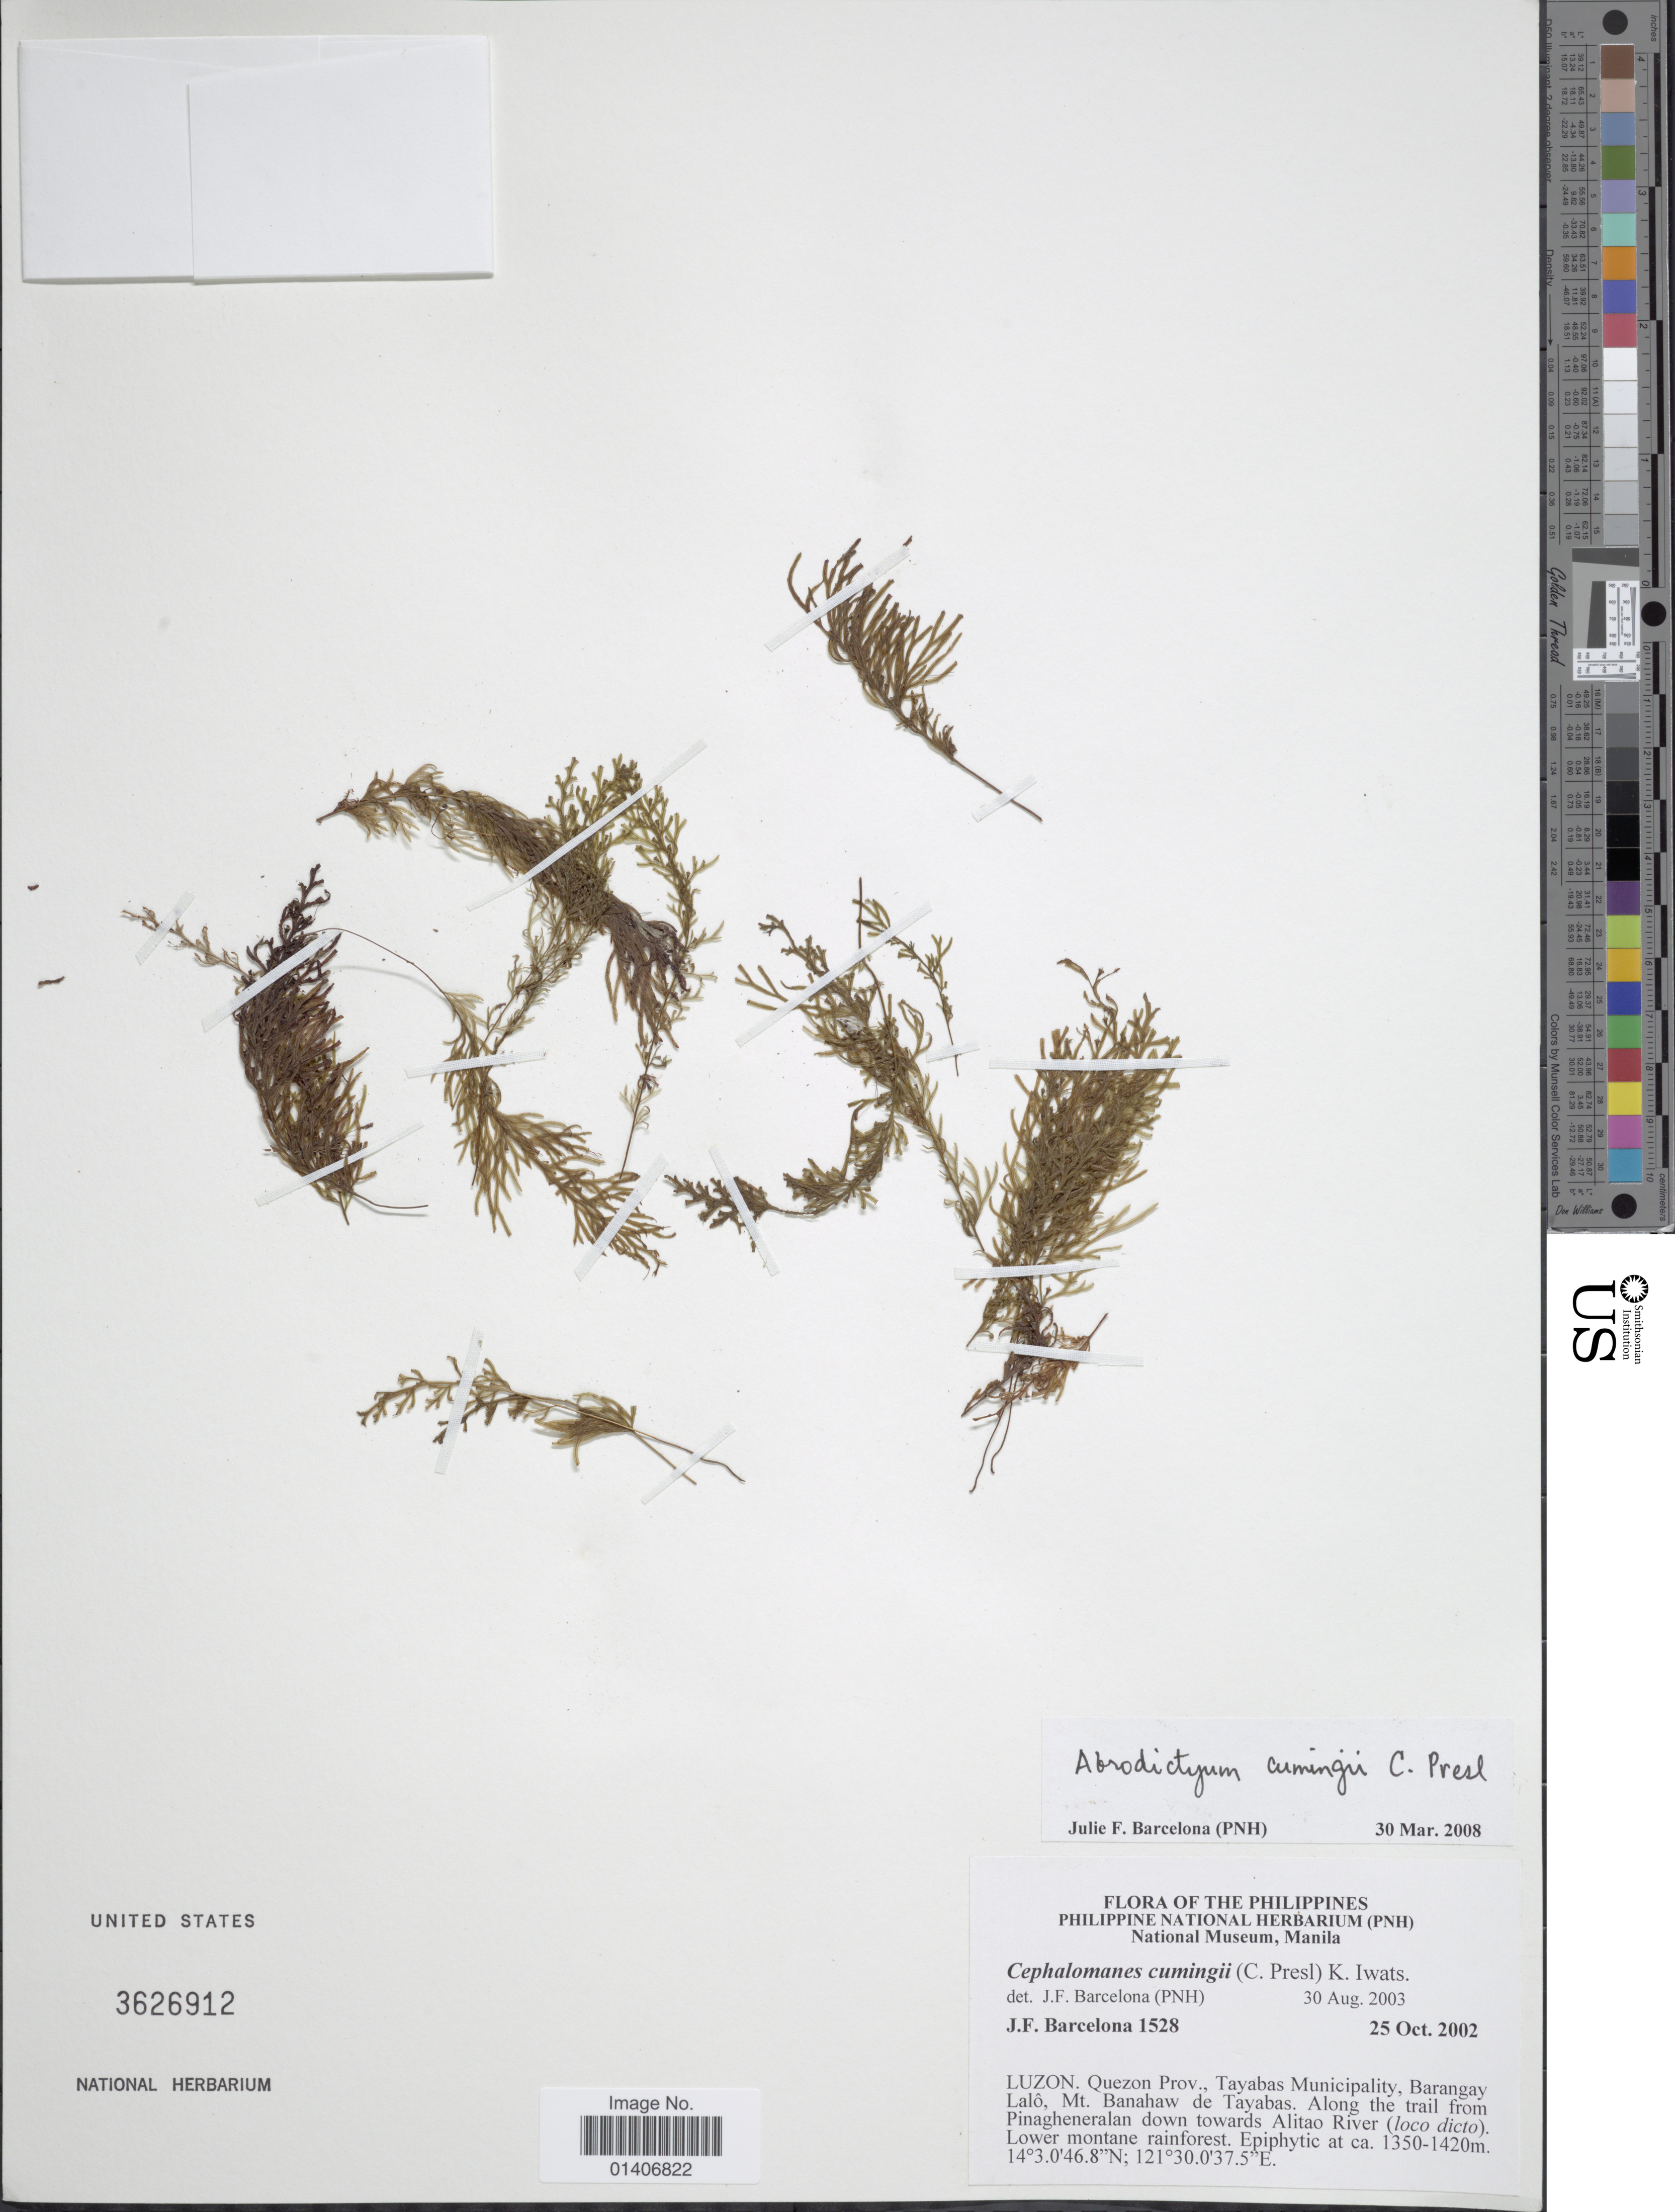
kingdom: Plantae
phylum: Tracheophyta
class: Polypodiopsida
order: Hymenophyllales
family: Hymenophyllaceae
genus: Abrodictyum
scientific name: Abrodictyum cumingii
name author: C. Presl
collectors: J. F. Barcelona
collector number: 1528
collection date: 2002-10-25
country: Philippines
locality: Luzon, Quezon Prov., Tayabas Municipality, Barangay Lalô, Mt Banahaw de Tayabas. Along the trail from Pinagheneralan down towards Alitao River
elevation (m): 1350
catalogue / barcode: US 3626912